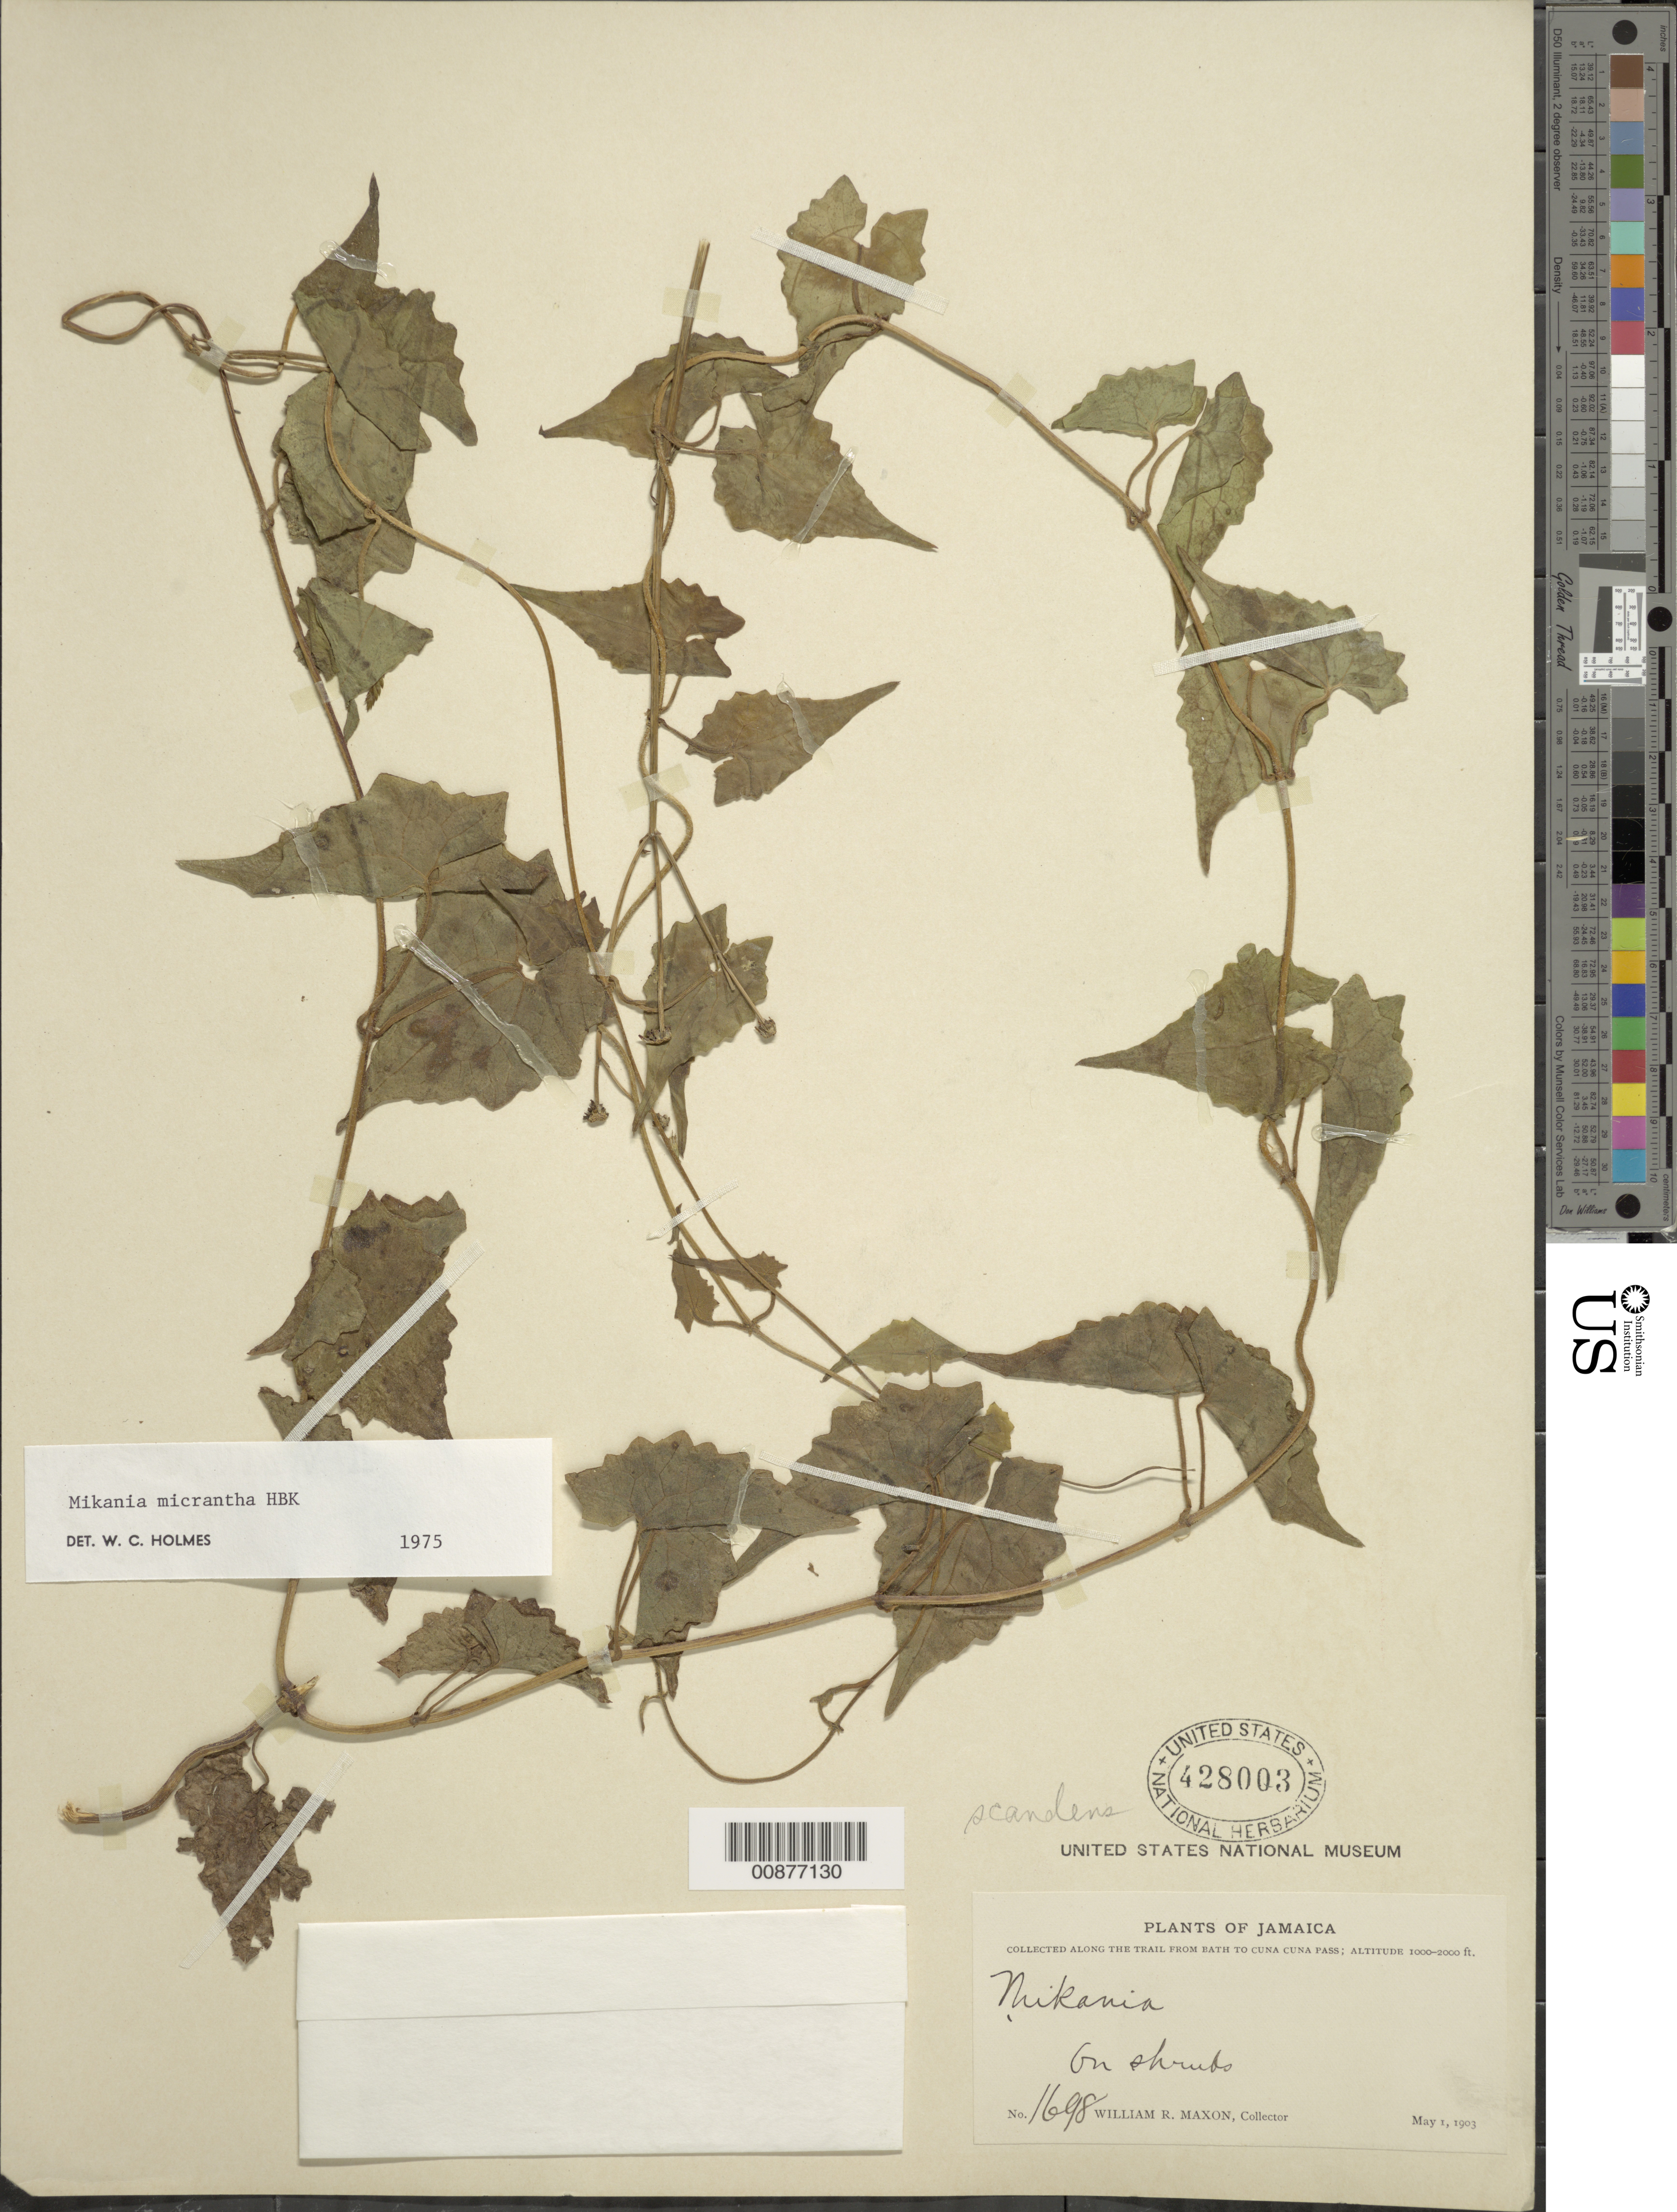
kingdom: Plantae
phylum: Tracheophyta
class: Magnoliopsida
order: Asterales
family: Asteraceae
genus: Mikania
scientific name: Mikania micrantha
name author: Kunth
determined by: Holmes, Walter C., (BAYLU), Baylor University (UNITED STATES)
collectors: W. R. Maxon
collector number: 1698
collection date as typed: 01 May 1903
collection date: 1903-05-01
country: Jamaica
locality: Trail from Bath to Cuna Cuna Pass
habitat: On shrubs, along trail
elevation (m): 305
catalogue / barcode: US 428003